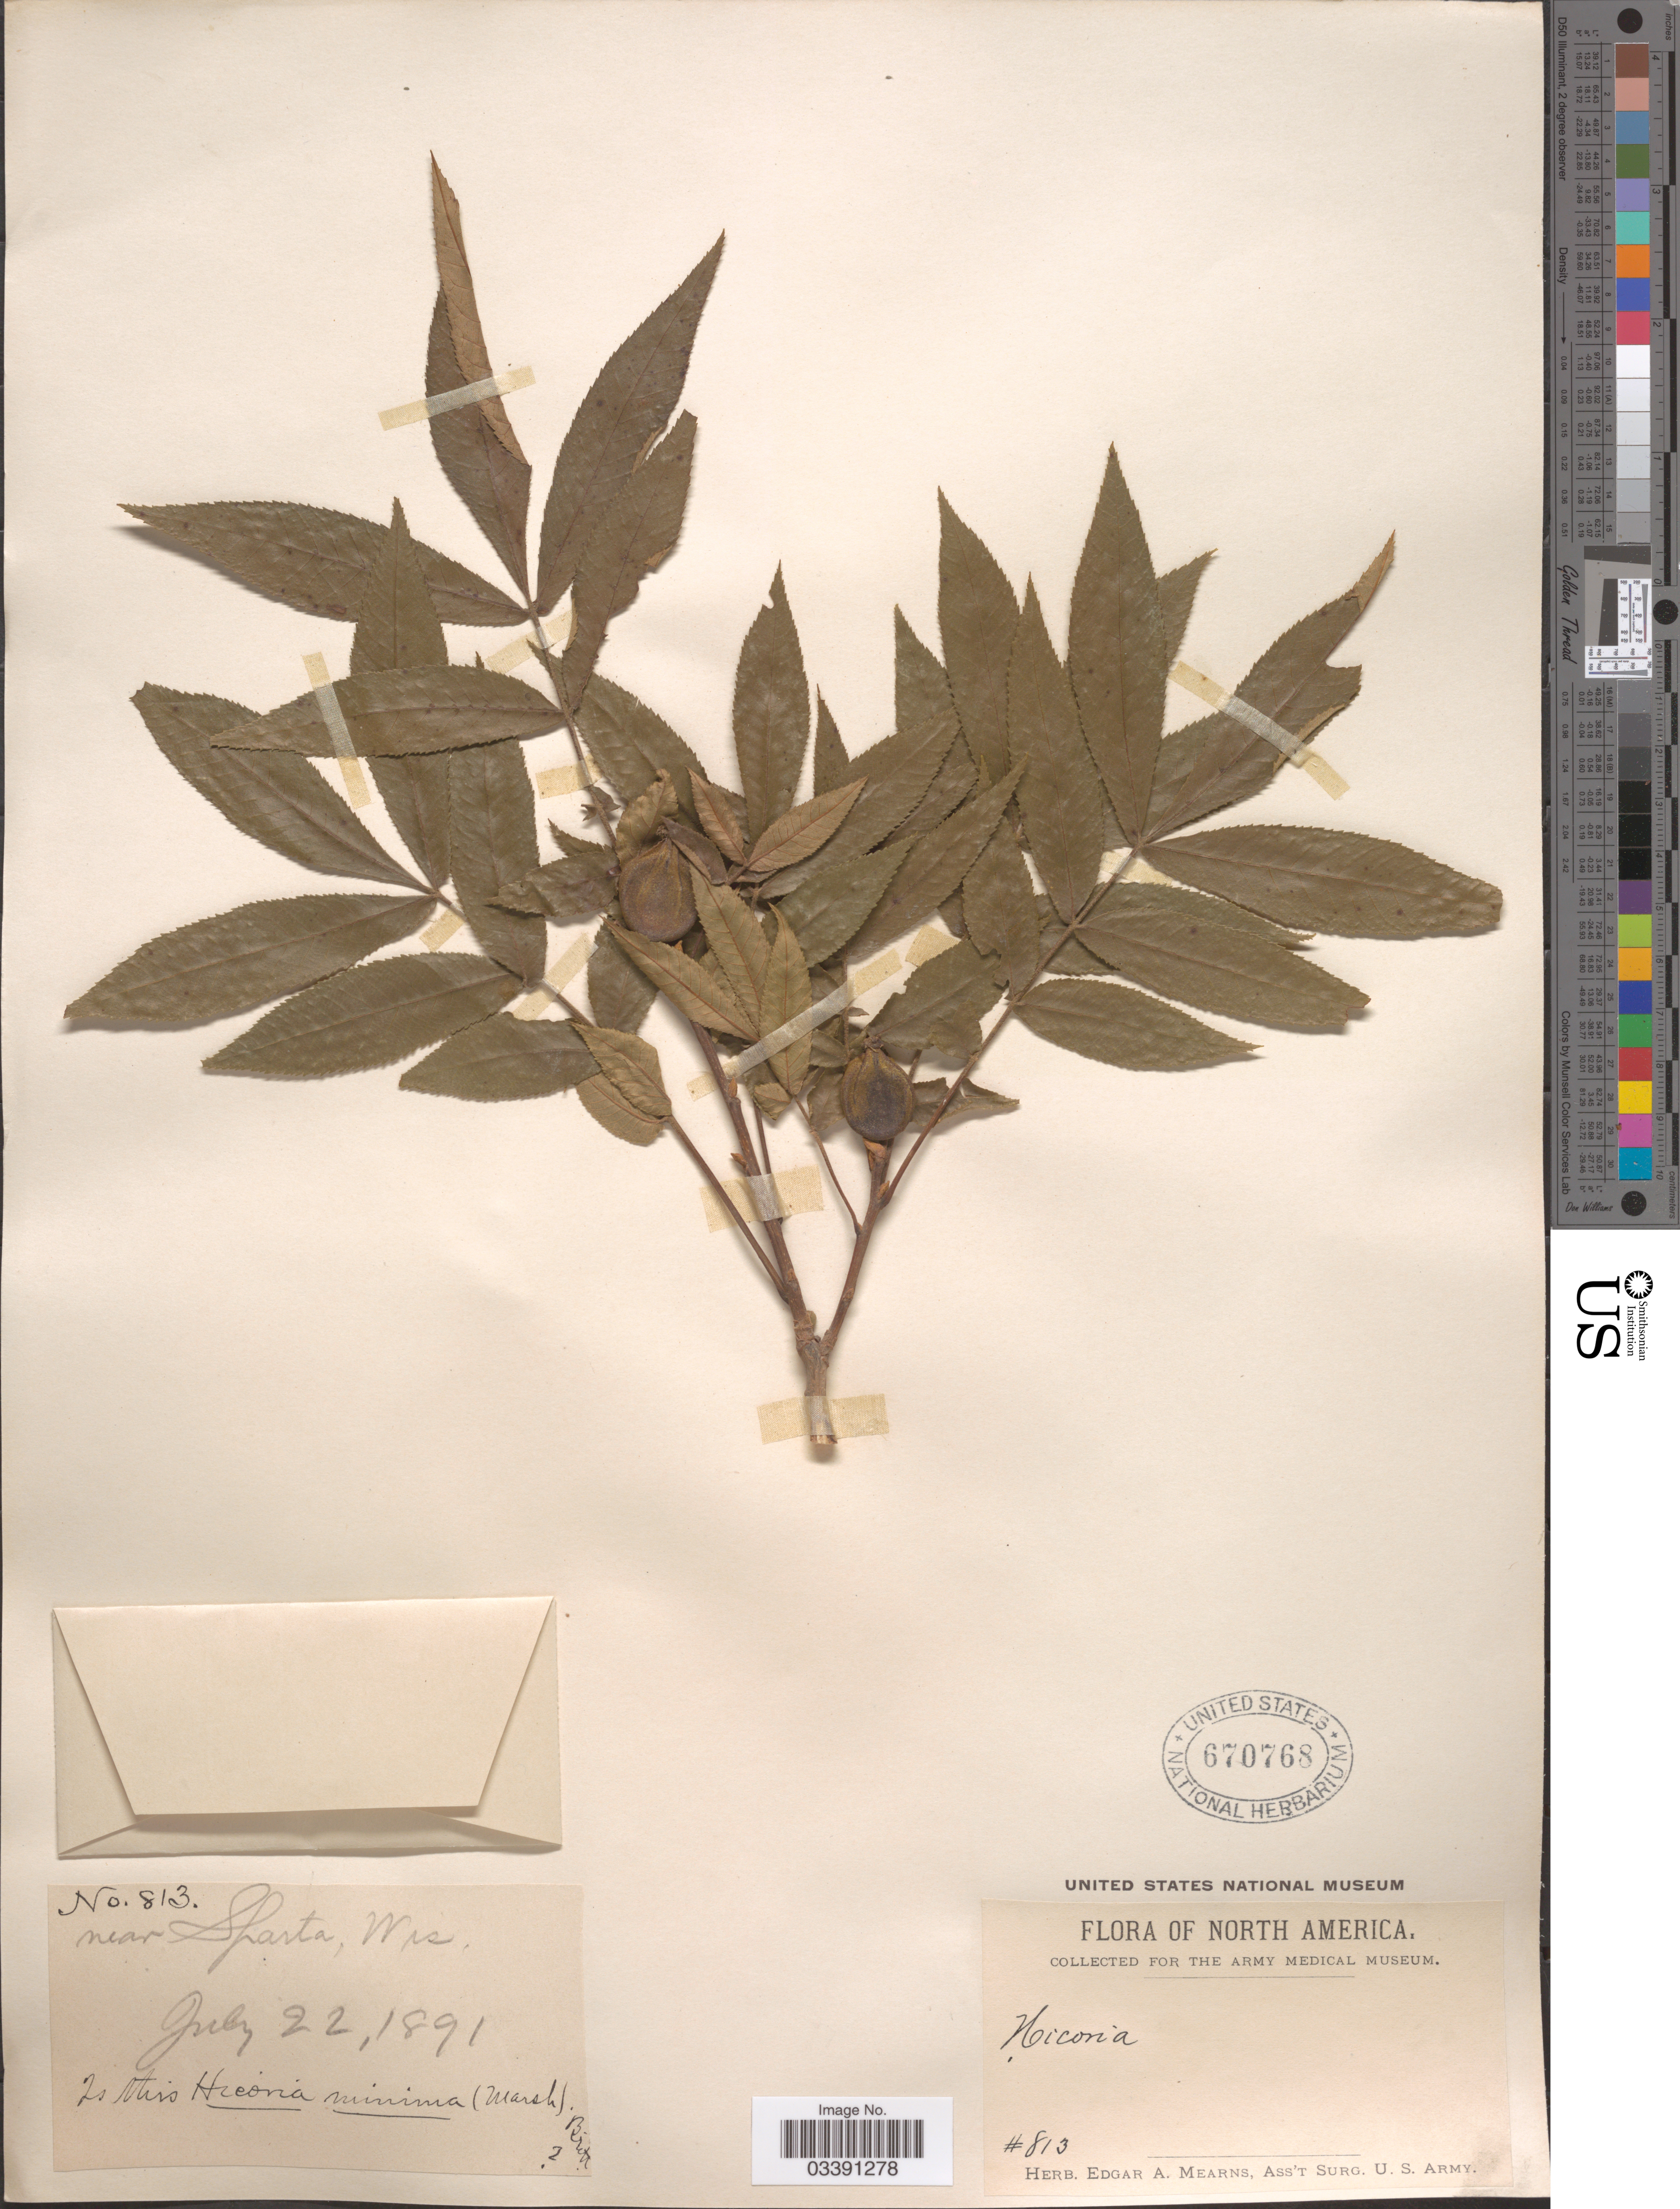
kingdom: Plantae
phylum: Tracheophyta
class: Magnoliopsida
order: Fagales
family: Juglandaceae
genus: Carya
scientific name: Carya cordiformis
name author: (Wangenh.) K. Koch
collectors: ex herb. Edgar A. Mearns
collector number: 813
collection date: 1891-07-22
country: United States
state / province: Wisconsin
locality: Near Sparta.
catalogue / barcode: US 670768